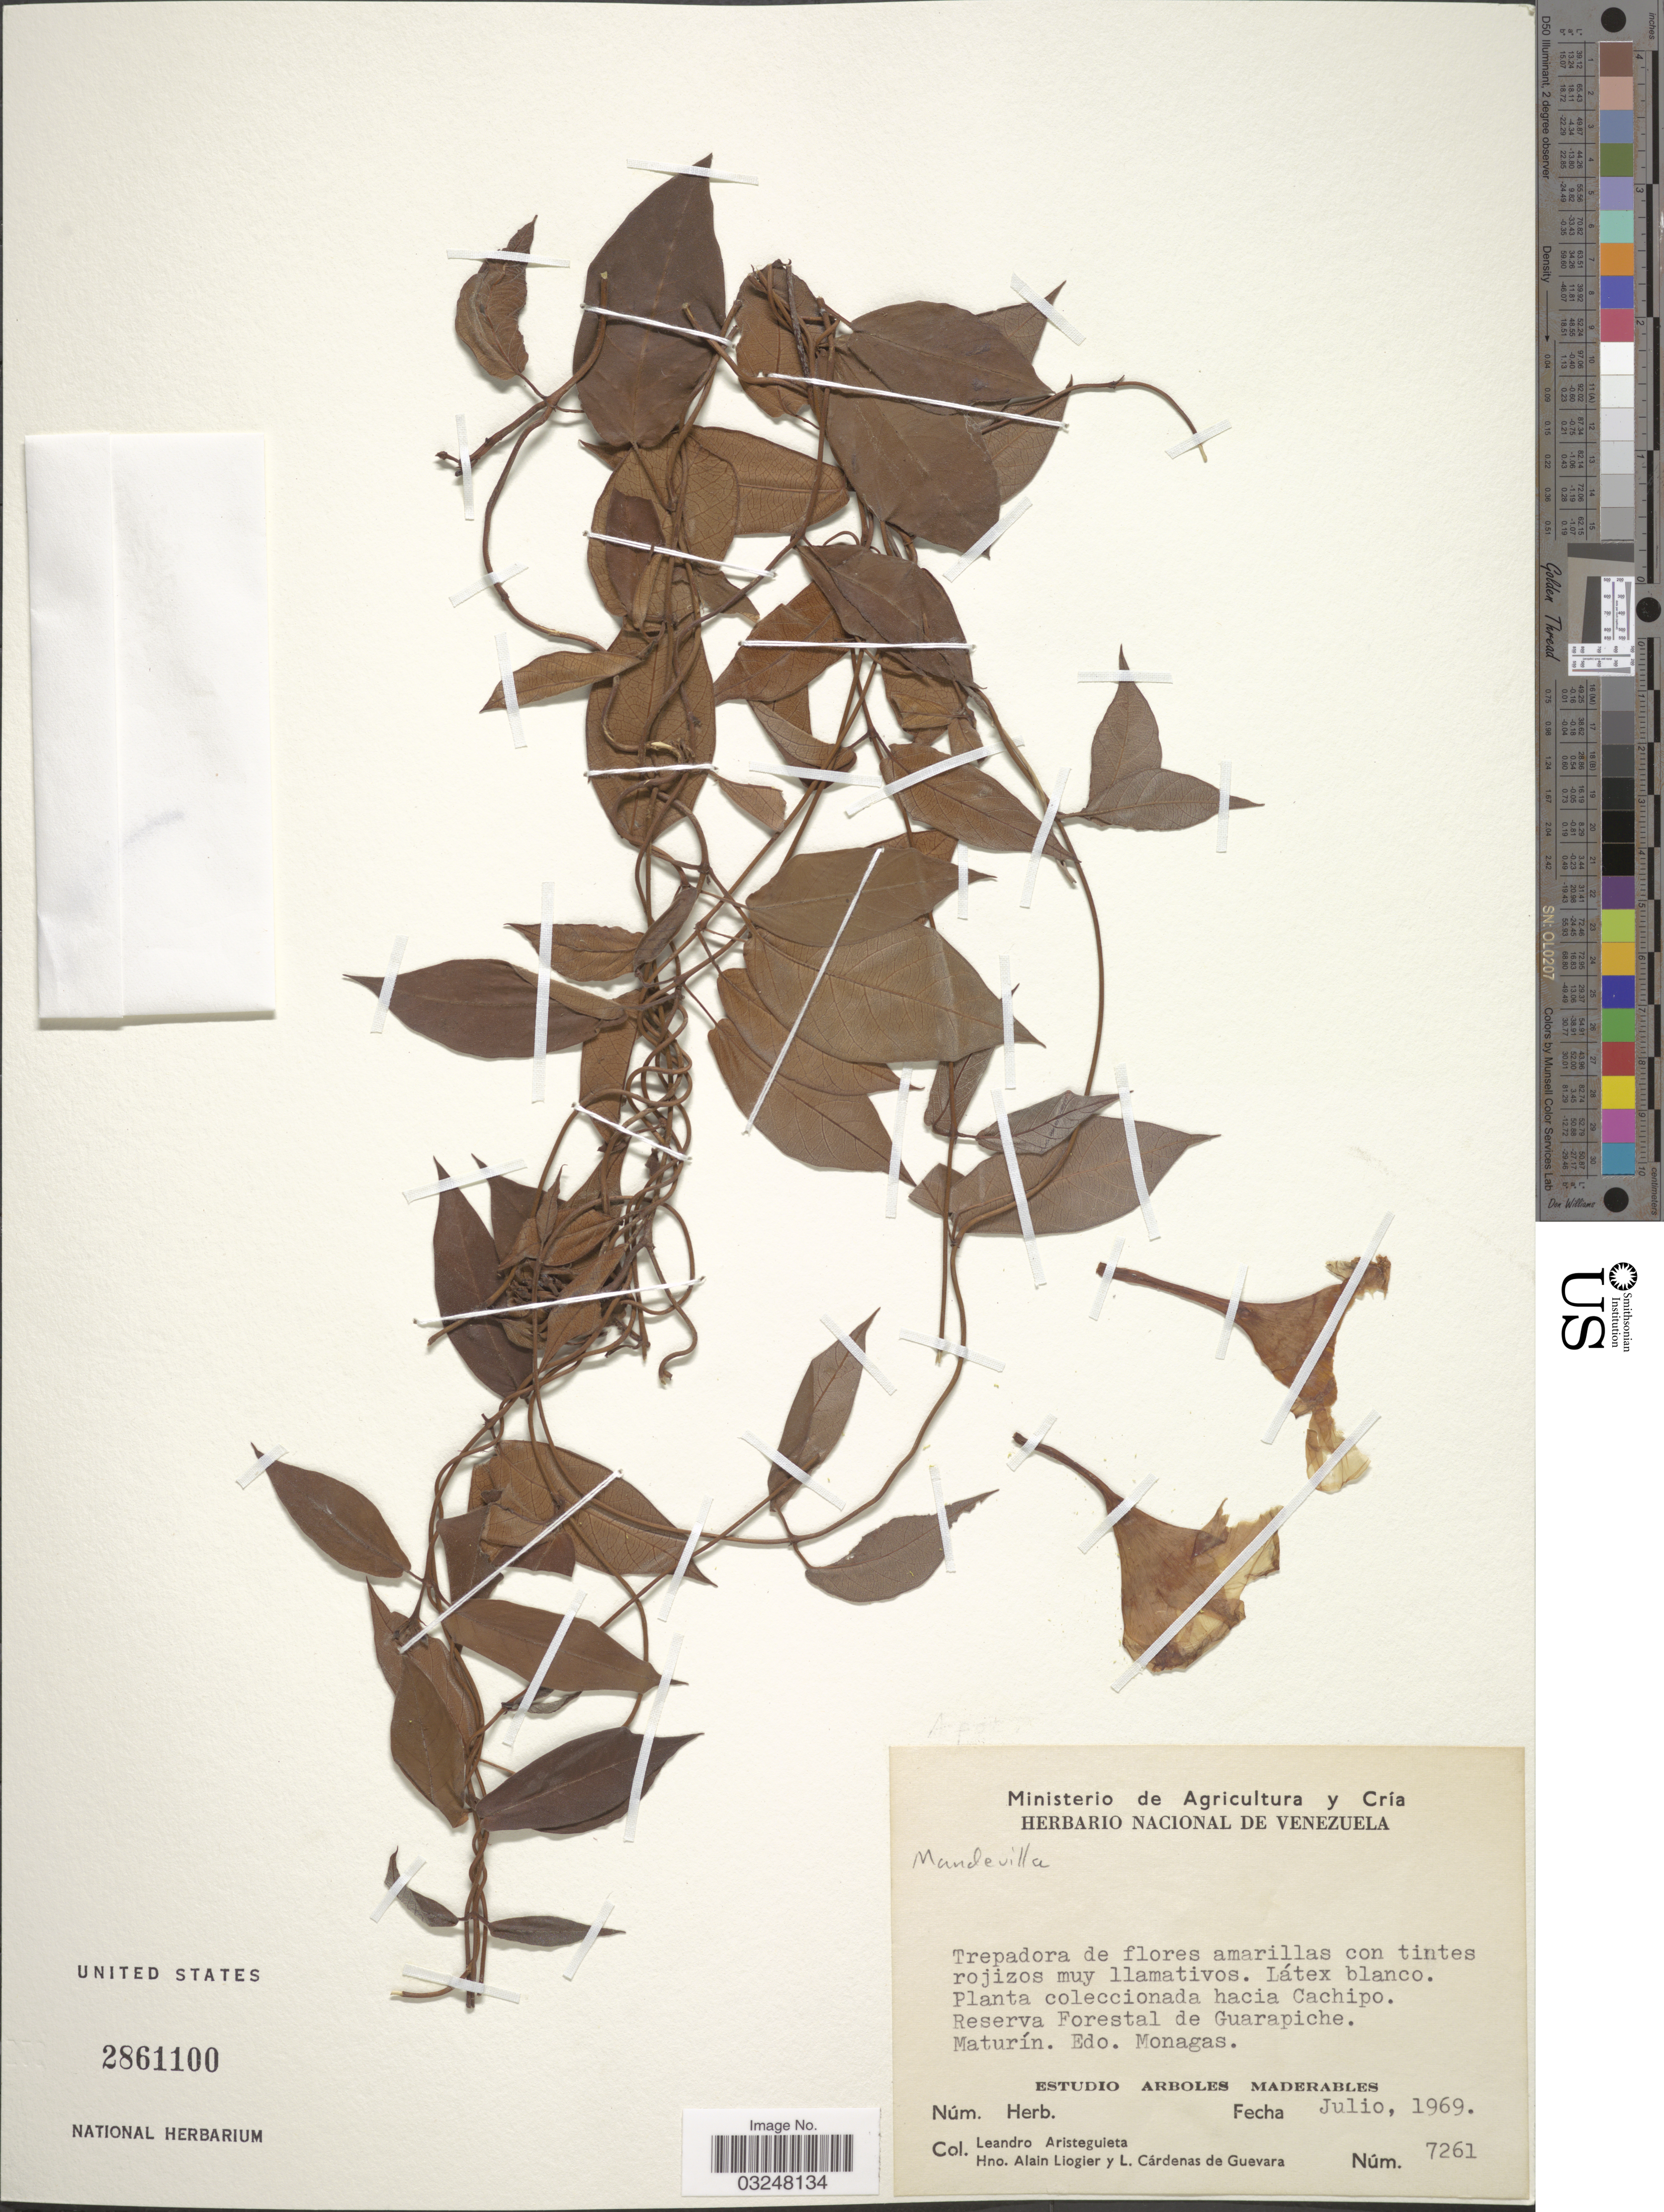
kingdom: Plantae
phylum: Tracheophyta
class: Magnoliopsida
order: Gentianales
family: Apocynaceae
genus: Mandevilla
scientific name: Mandevilla speciosa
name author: (Kunth) J.F. Morales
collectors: L. Aristeguieta, A. H. Liogier & L. De Guevara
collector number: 7261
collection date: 1969-07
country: Venezuela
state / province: Monagas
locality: Hacia Cachipo. Reserva Forestal de Guarapiche. Maturín.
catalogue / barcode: US 2861100